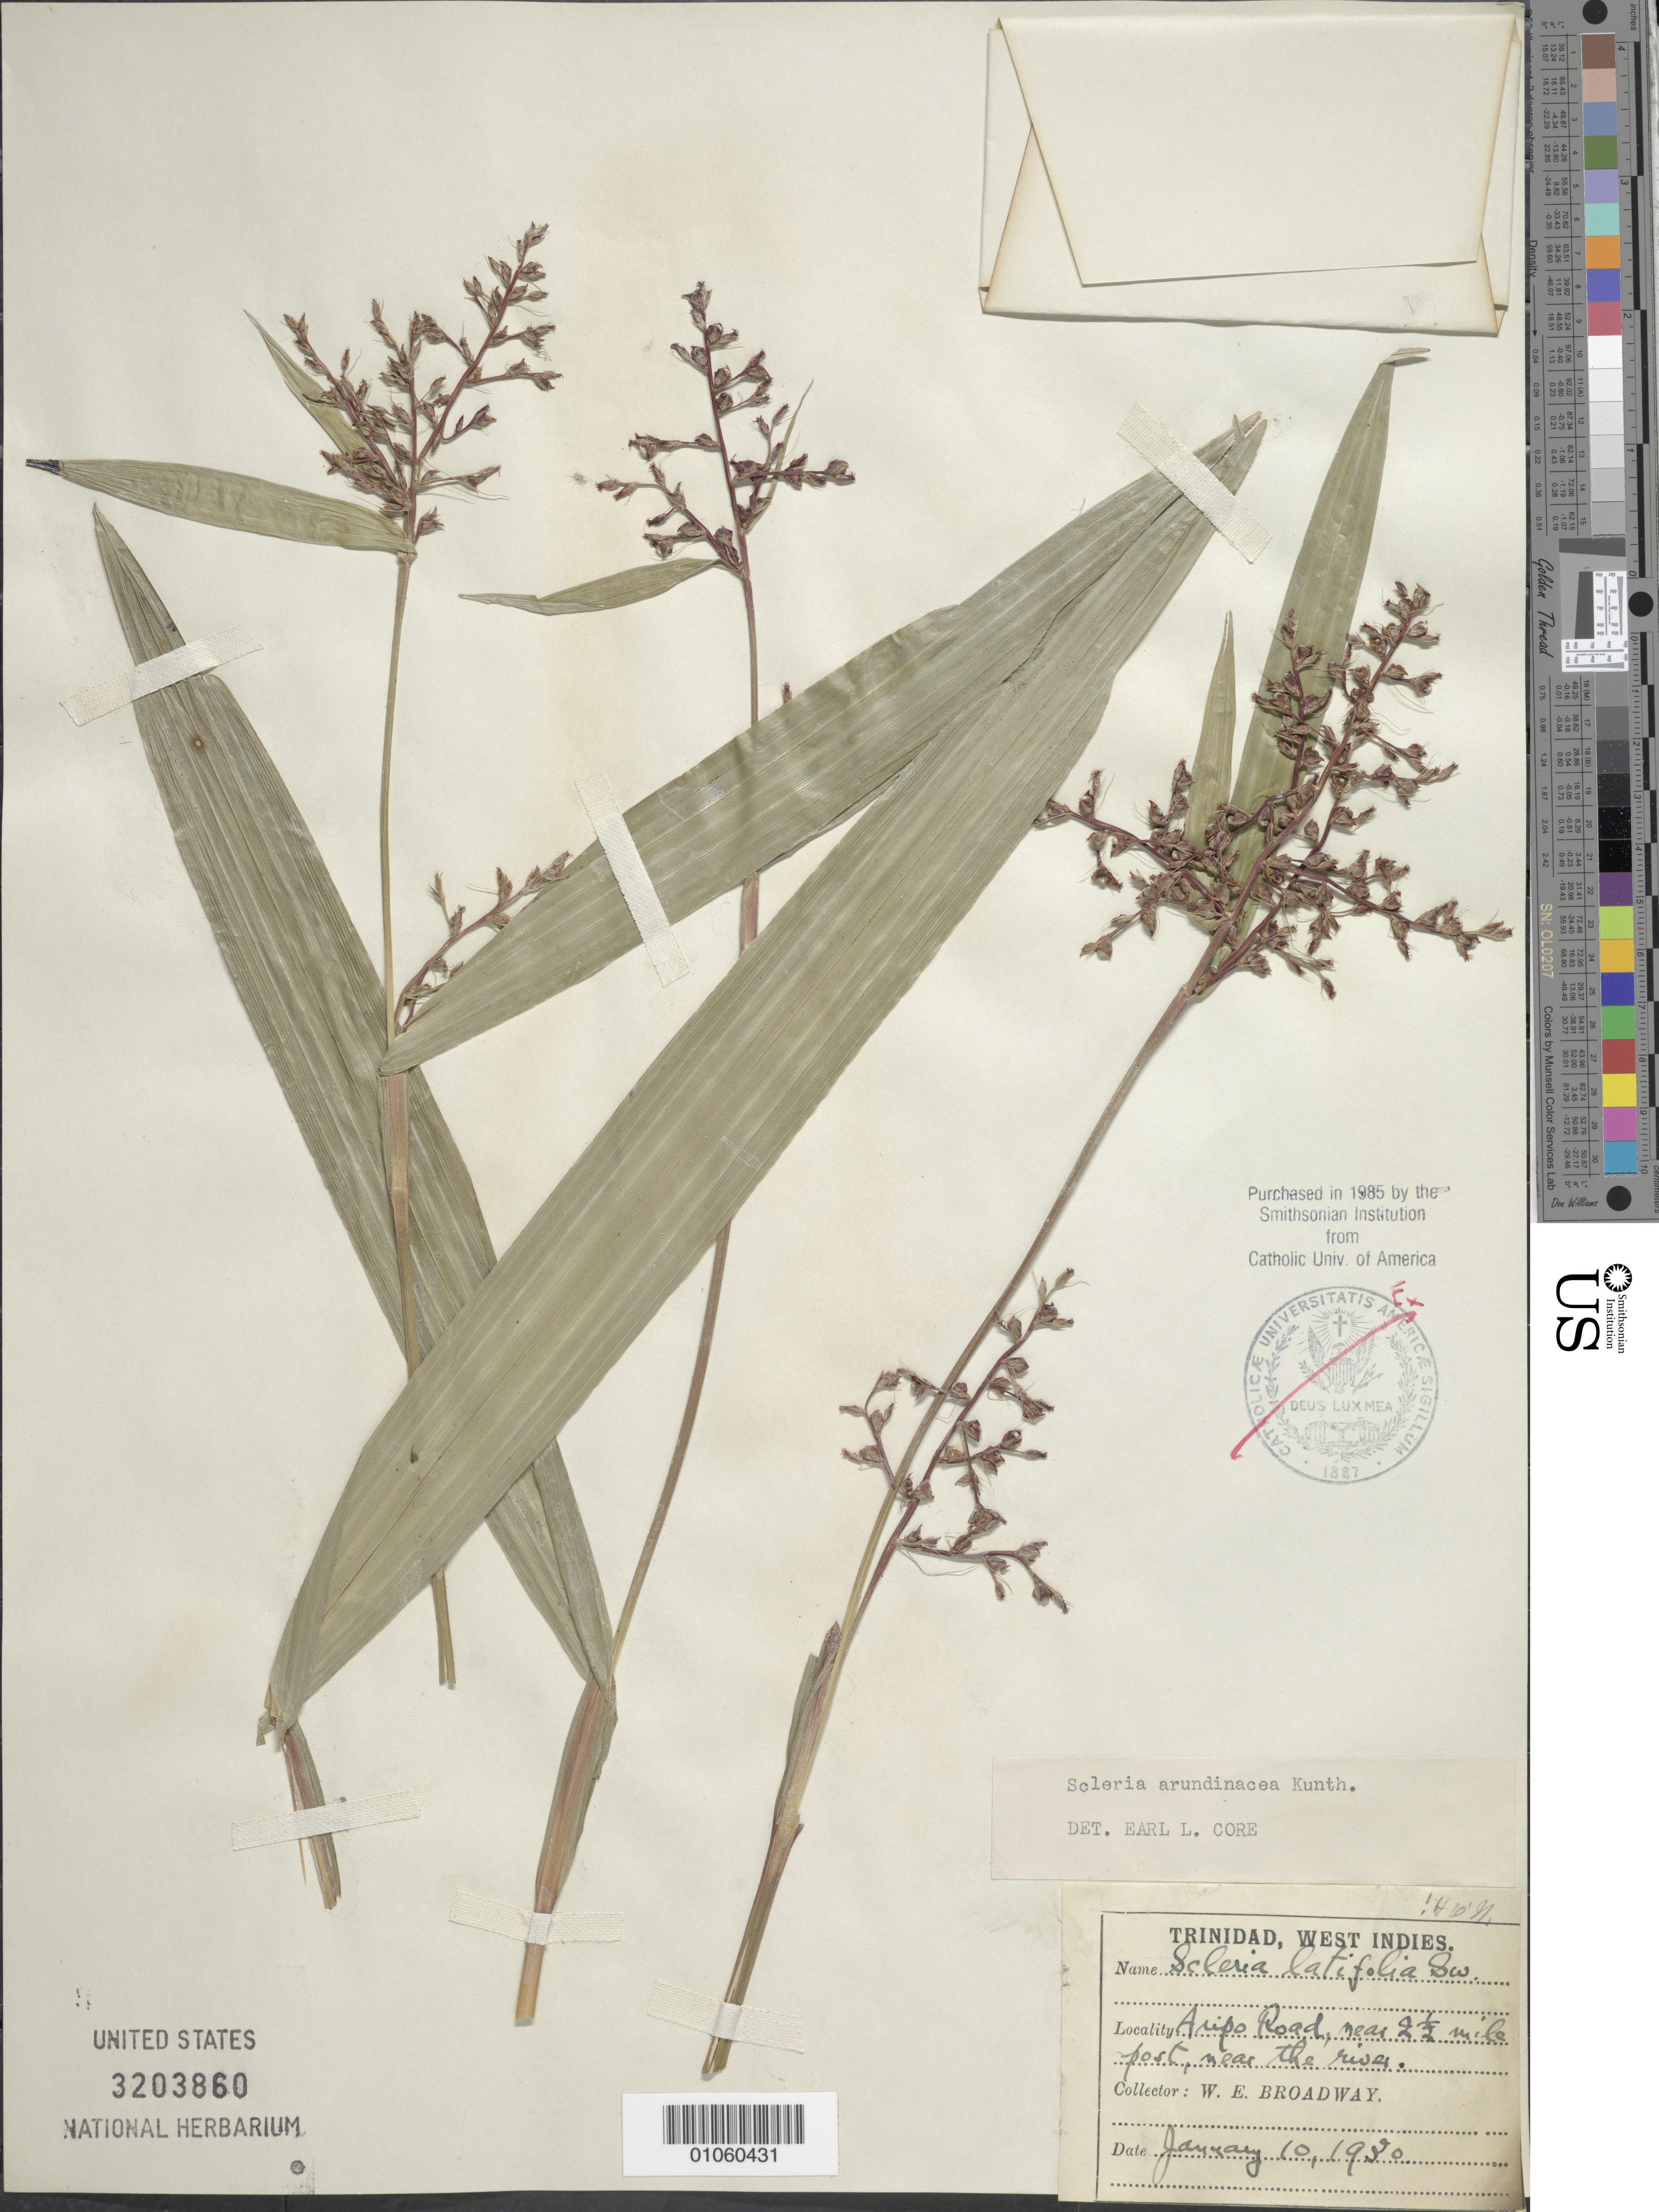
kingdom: Plantae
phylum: Tracheophyta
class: Liliopsida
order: Poales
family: Cyperaceae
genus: Scleria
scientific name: Scleria latifolia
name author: Sw.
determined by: Strong, Mark T., (BOT), Smithsonian Institution - National Museum of Natural History (UNITED STATES)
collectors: W. E. Broadway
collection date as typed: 10 Jan 1930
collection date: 1930-01-10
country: Trinidad and Tobago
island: Trinidad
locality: Aripo Road, near 2.5 mile post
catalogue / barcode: US 3203860